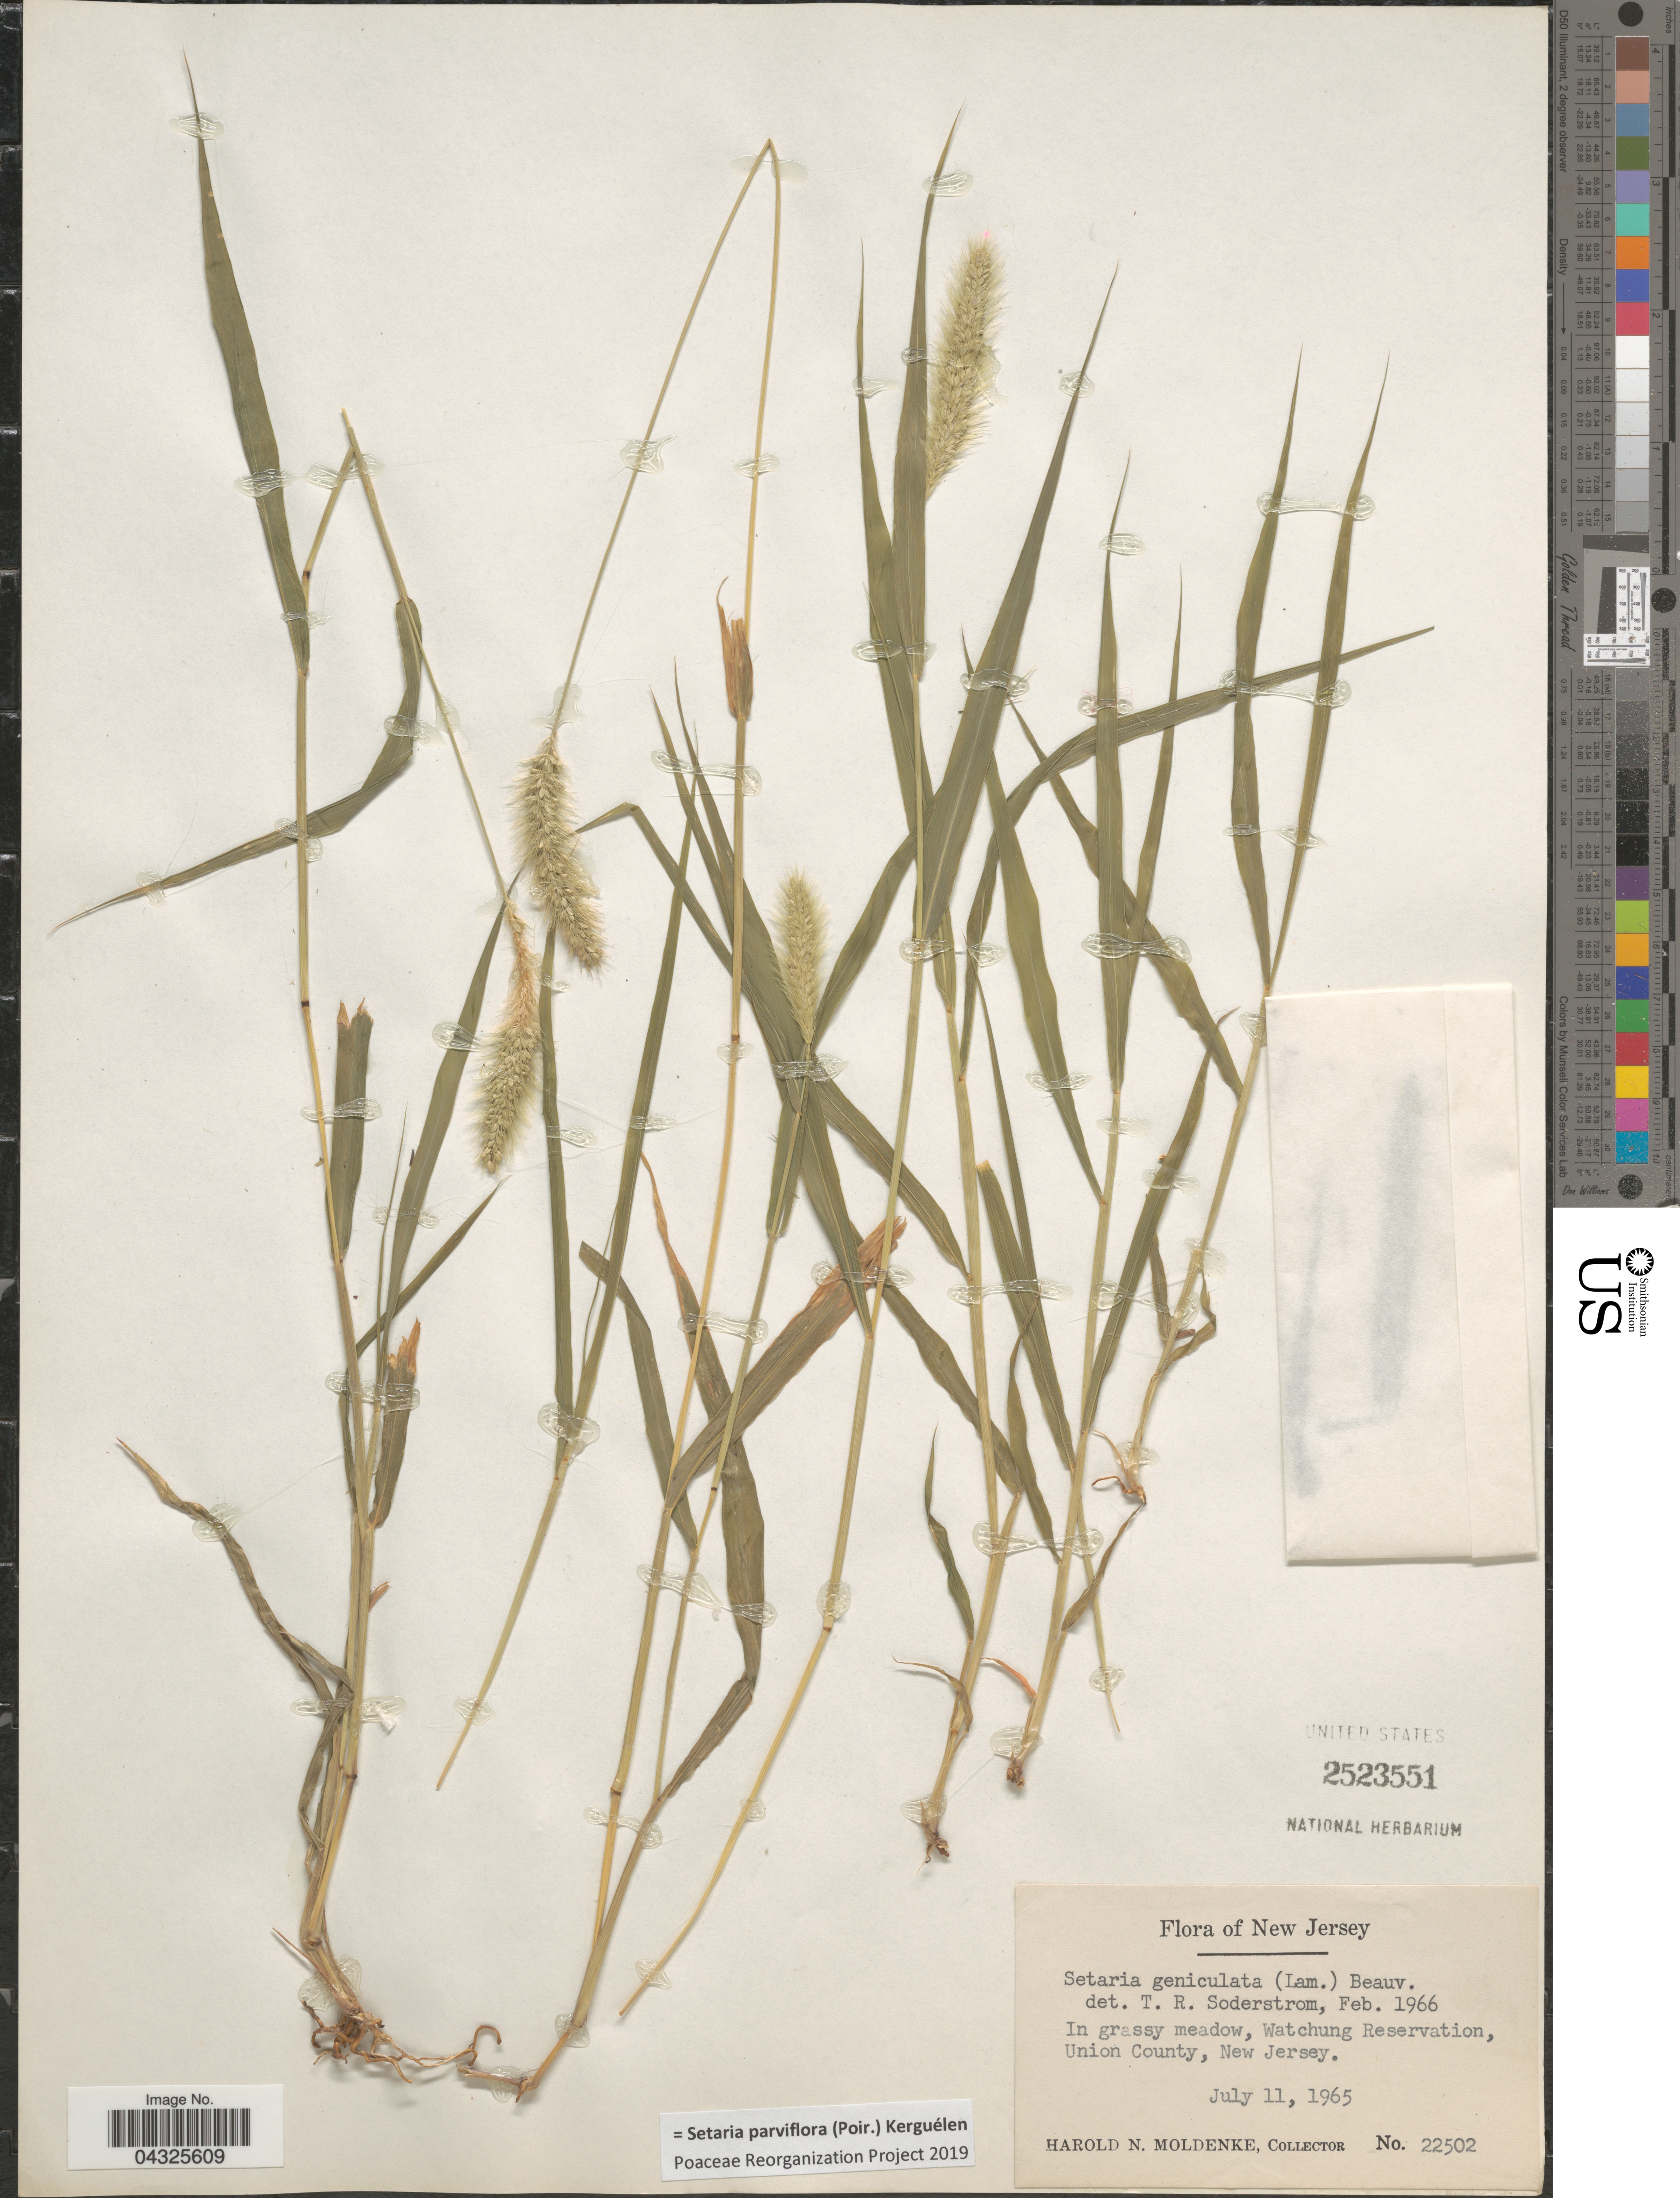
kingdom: Plantae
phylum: Tracheophyta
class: Liliopsida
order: Poales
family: Poaceae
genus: Setaria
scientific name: Setaria parviflora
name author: (Poir.) Kerguélen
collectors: H. N. Moldenke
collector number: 22502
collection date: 1965-07-11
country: United States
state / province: New Jersey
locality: In grassy meadow, Watchung Reservation, Union County.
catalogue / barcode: US 2523551